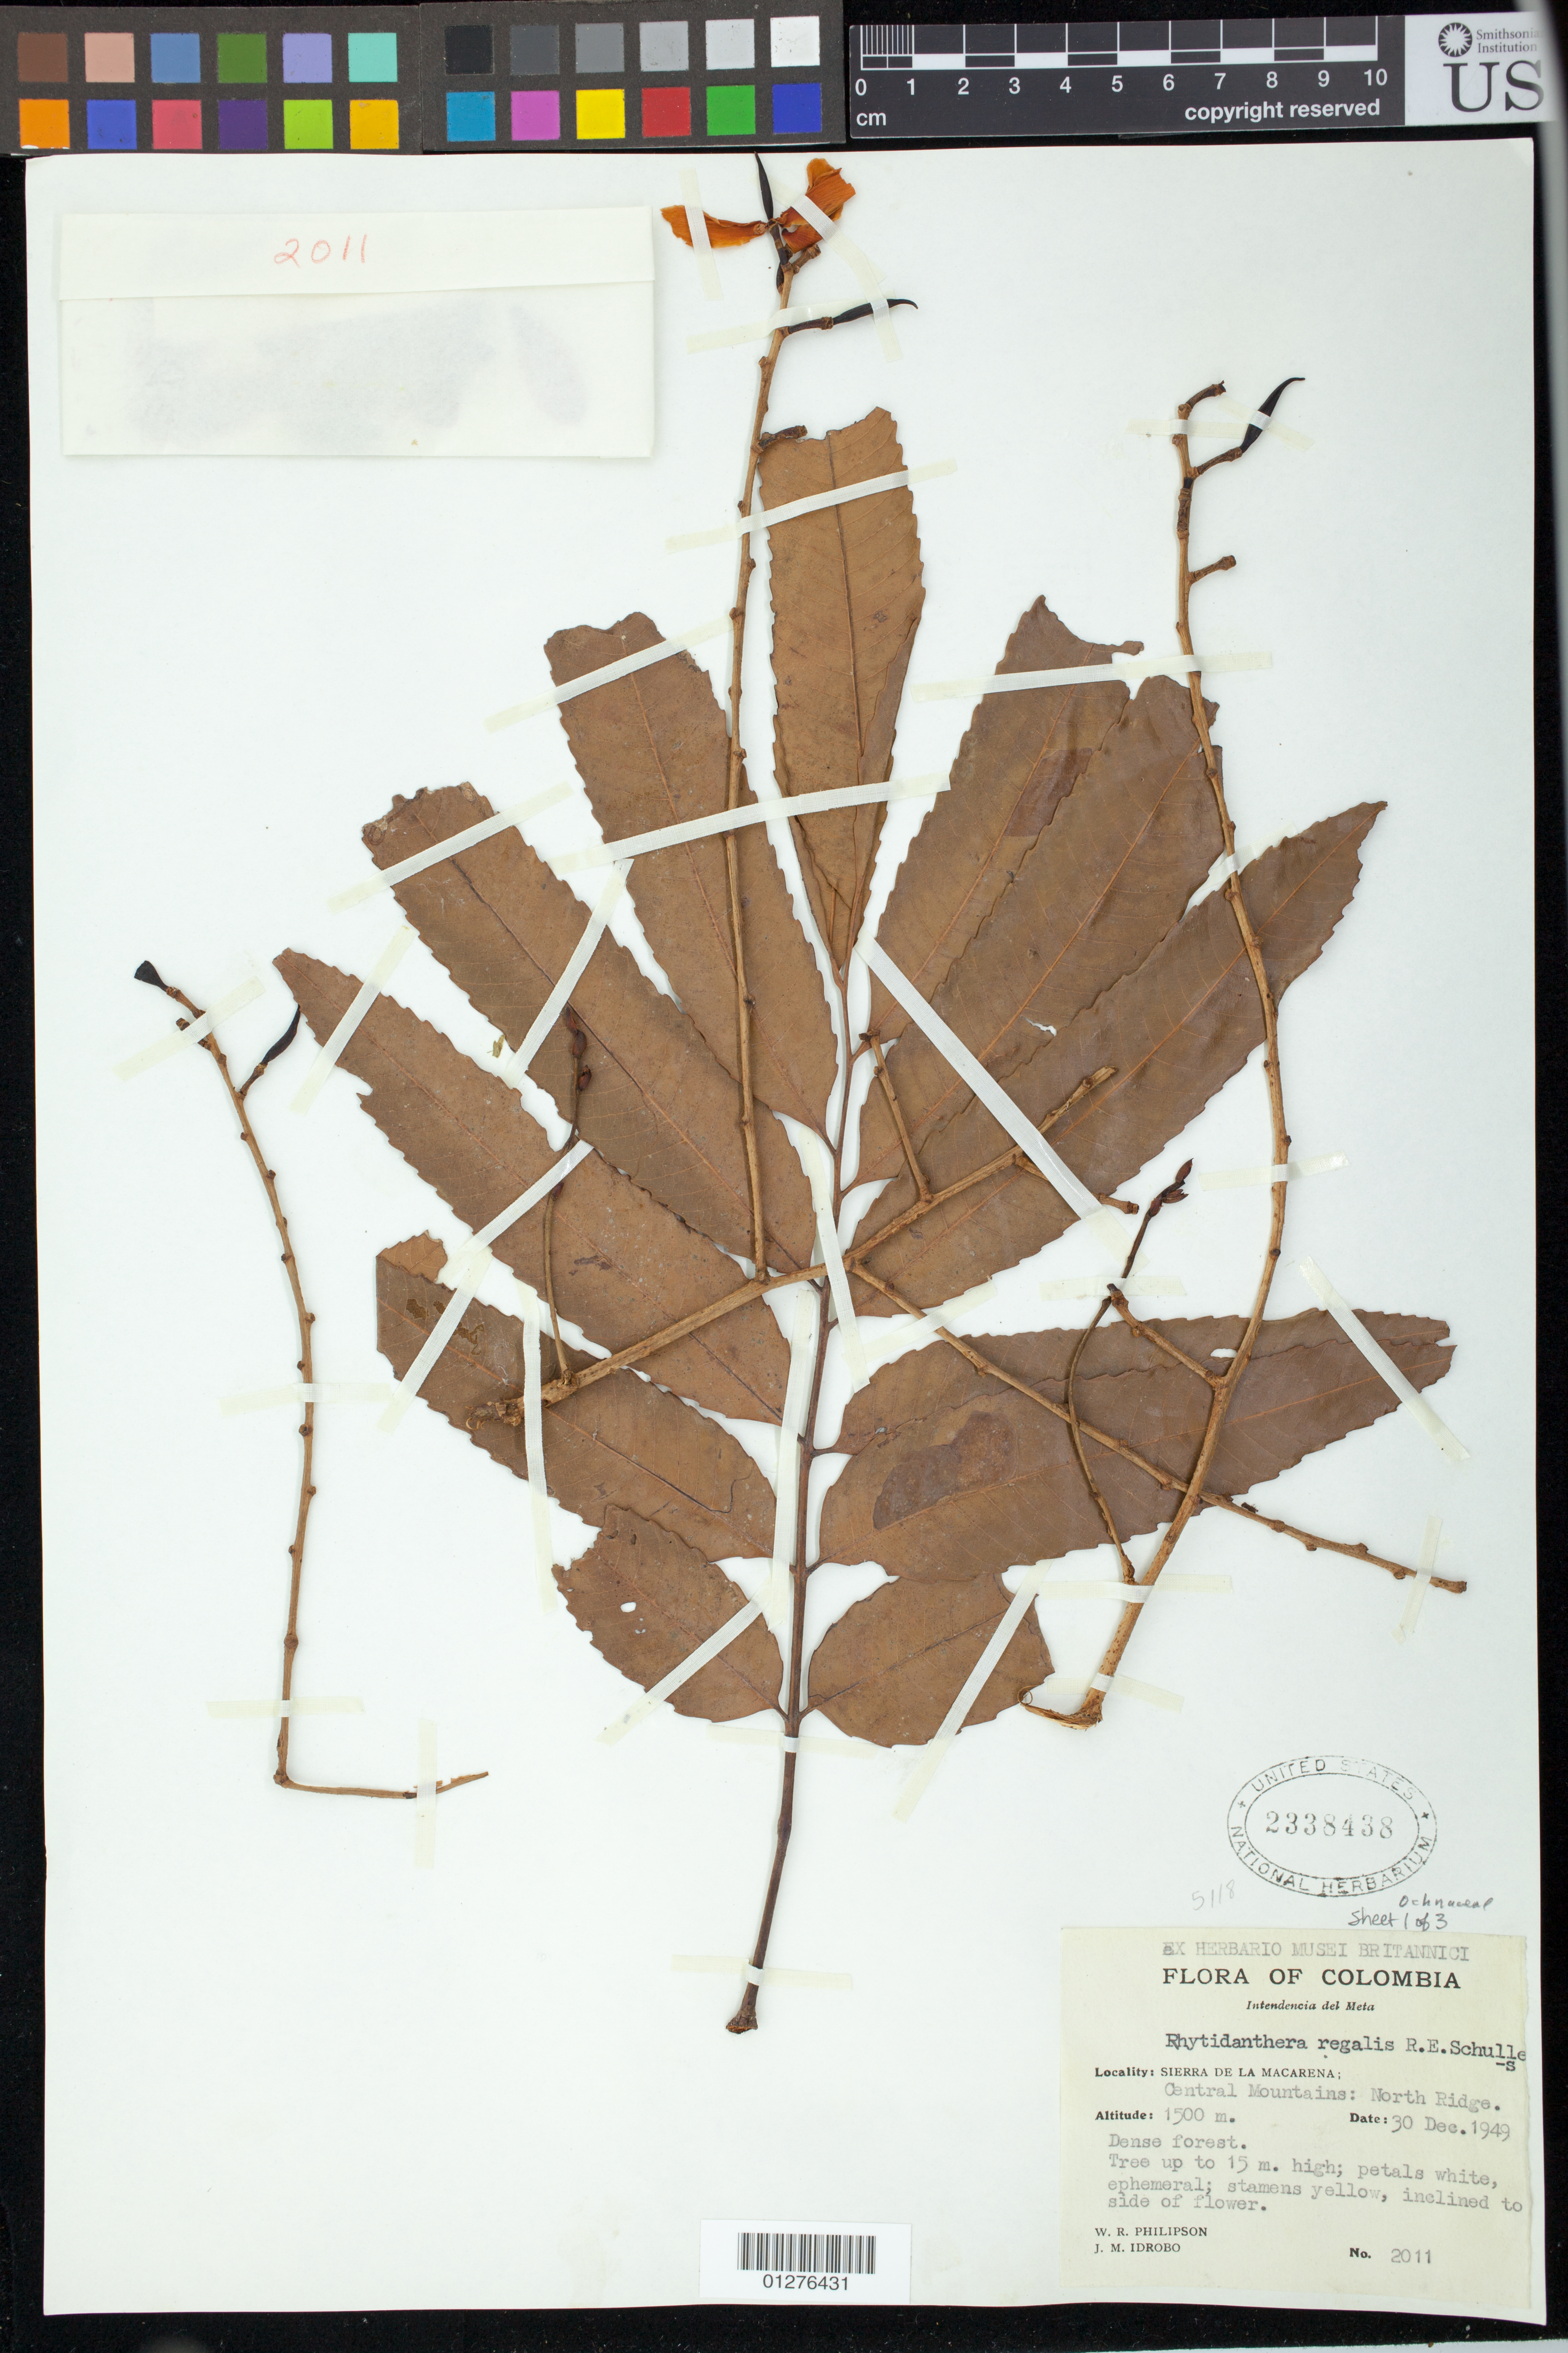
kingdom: Plantae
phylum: Tracheophyta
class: Magnoliopsida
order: Malpighiales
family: Ochnaceae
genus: Rhytidanthera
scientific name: Rhytidanthera regalis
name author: R.E. Schult.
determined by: Reinales, Sandra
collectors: W. R. Philipson & J. M. Idrobo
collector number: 2011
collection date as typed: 30 Dec 1949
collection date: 1949-12-30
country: Colombia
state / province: Meta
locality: Sierra de la Macarena: Central Mountains, North Ridge.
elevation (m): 1500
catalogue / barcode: US 2338438